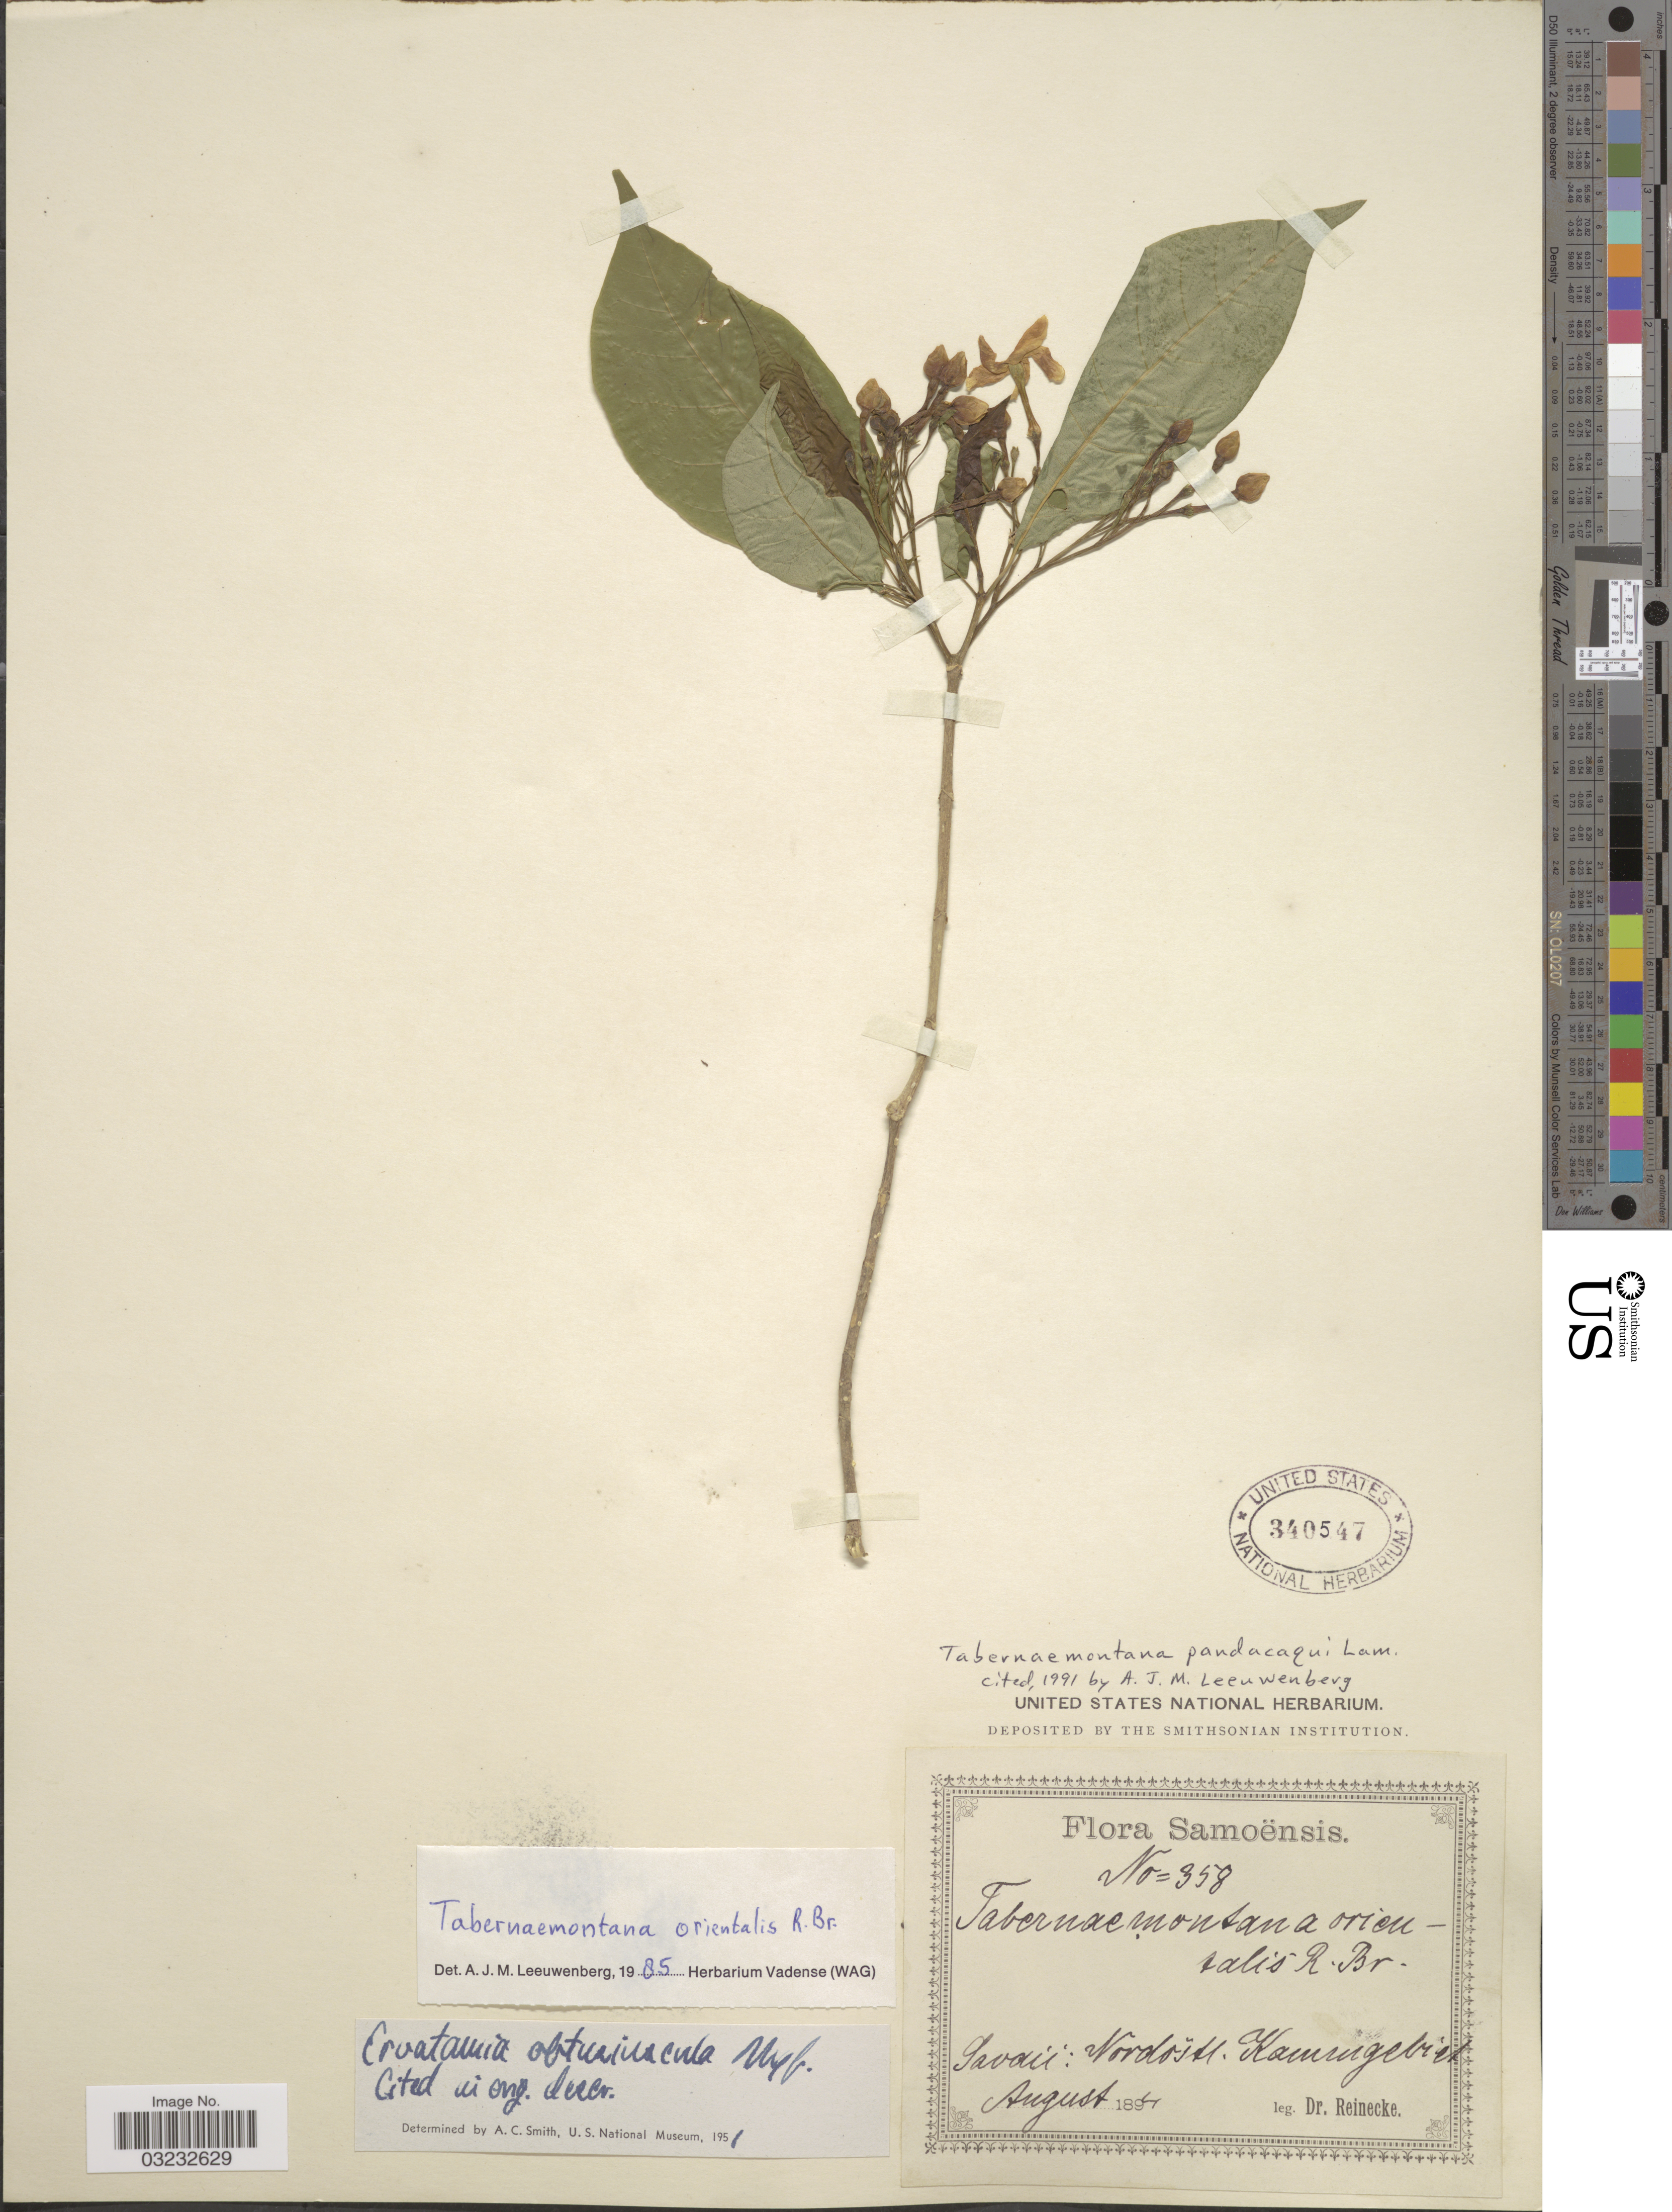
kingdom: Plantae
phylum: Tracheophyta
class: Magnoliopsida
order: Gentianales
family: Apocynaceae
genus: Tabernaemontana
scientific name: Tabernaemontana pandacaqui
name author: Poir.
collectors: -- Reinecke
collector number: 358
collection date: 1894-08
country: Samoa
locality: Savaii: Nordöstl. Kamrugebiet [interpreted].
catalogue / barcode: US 340547